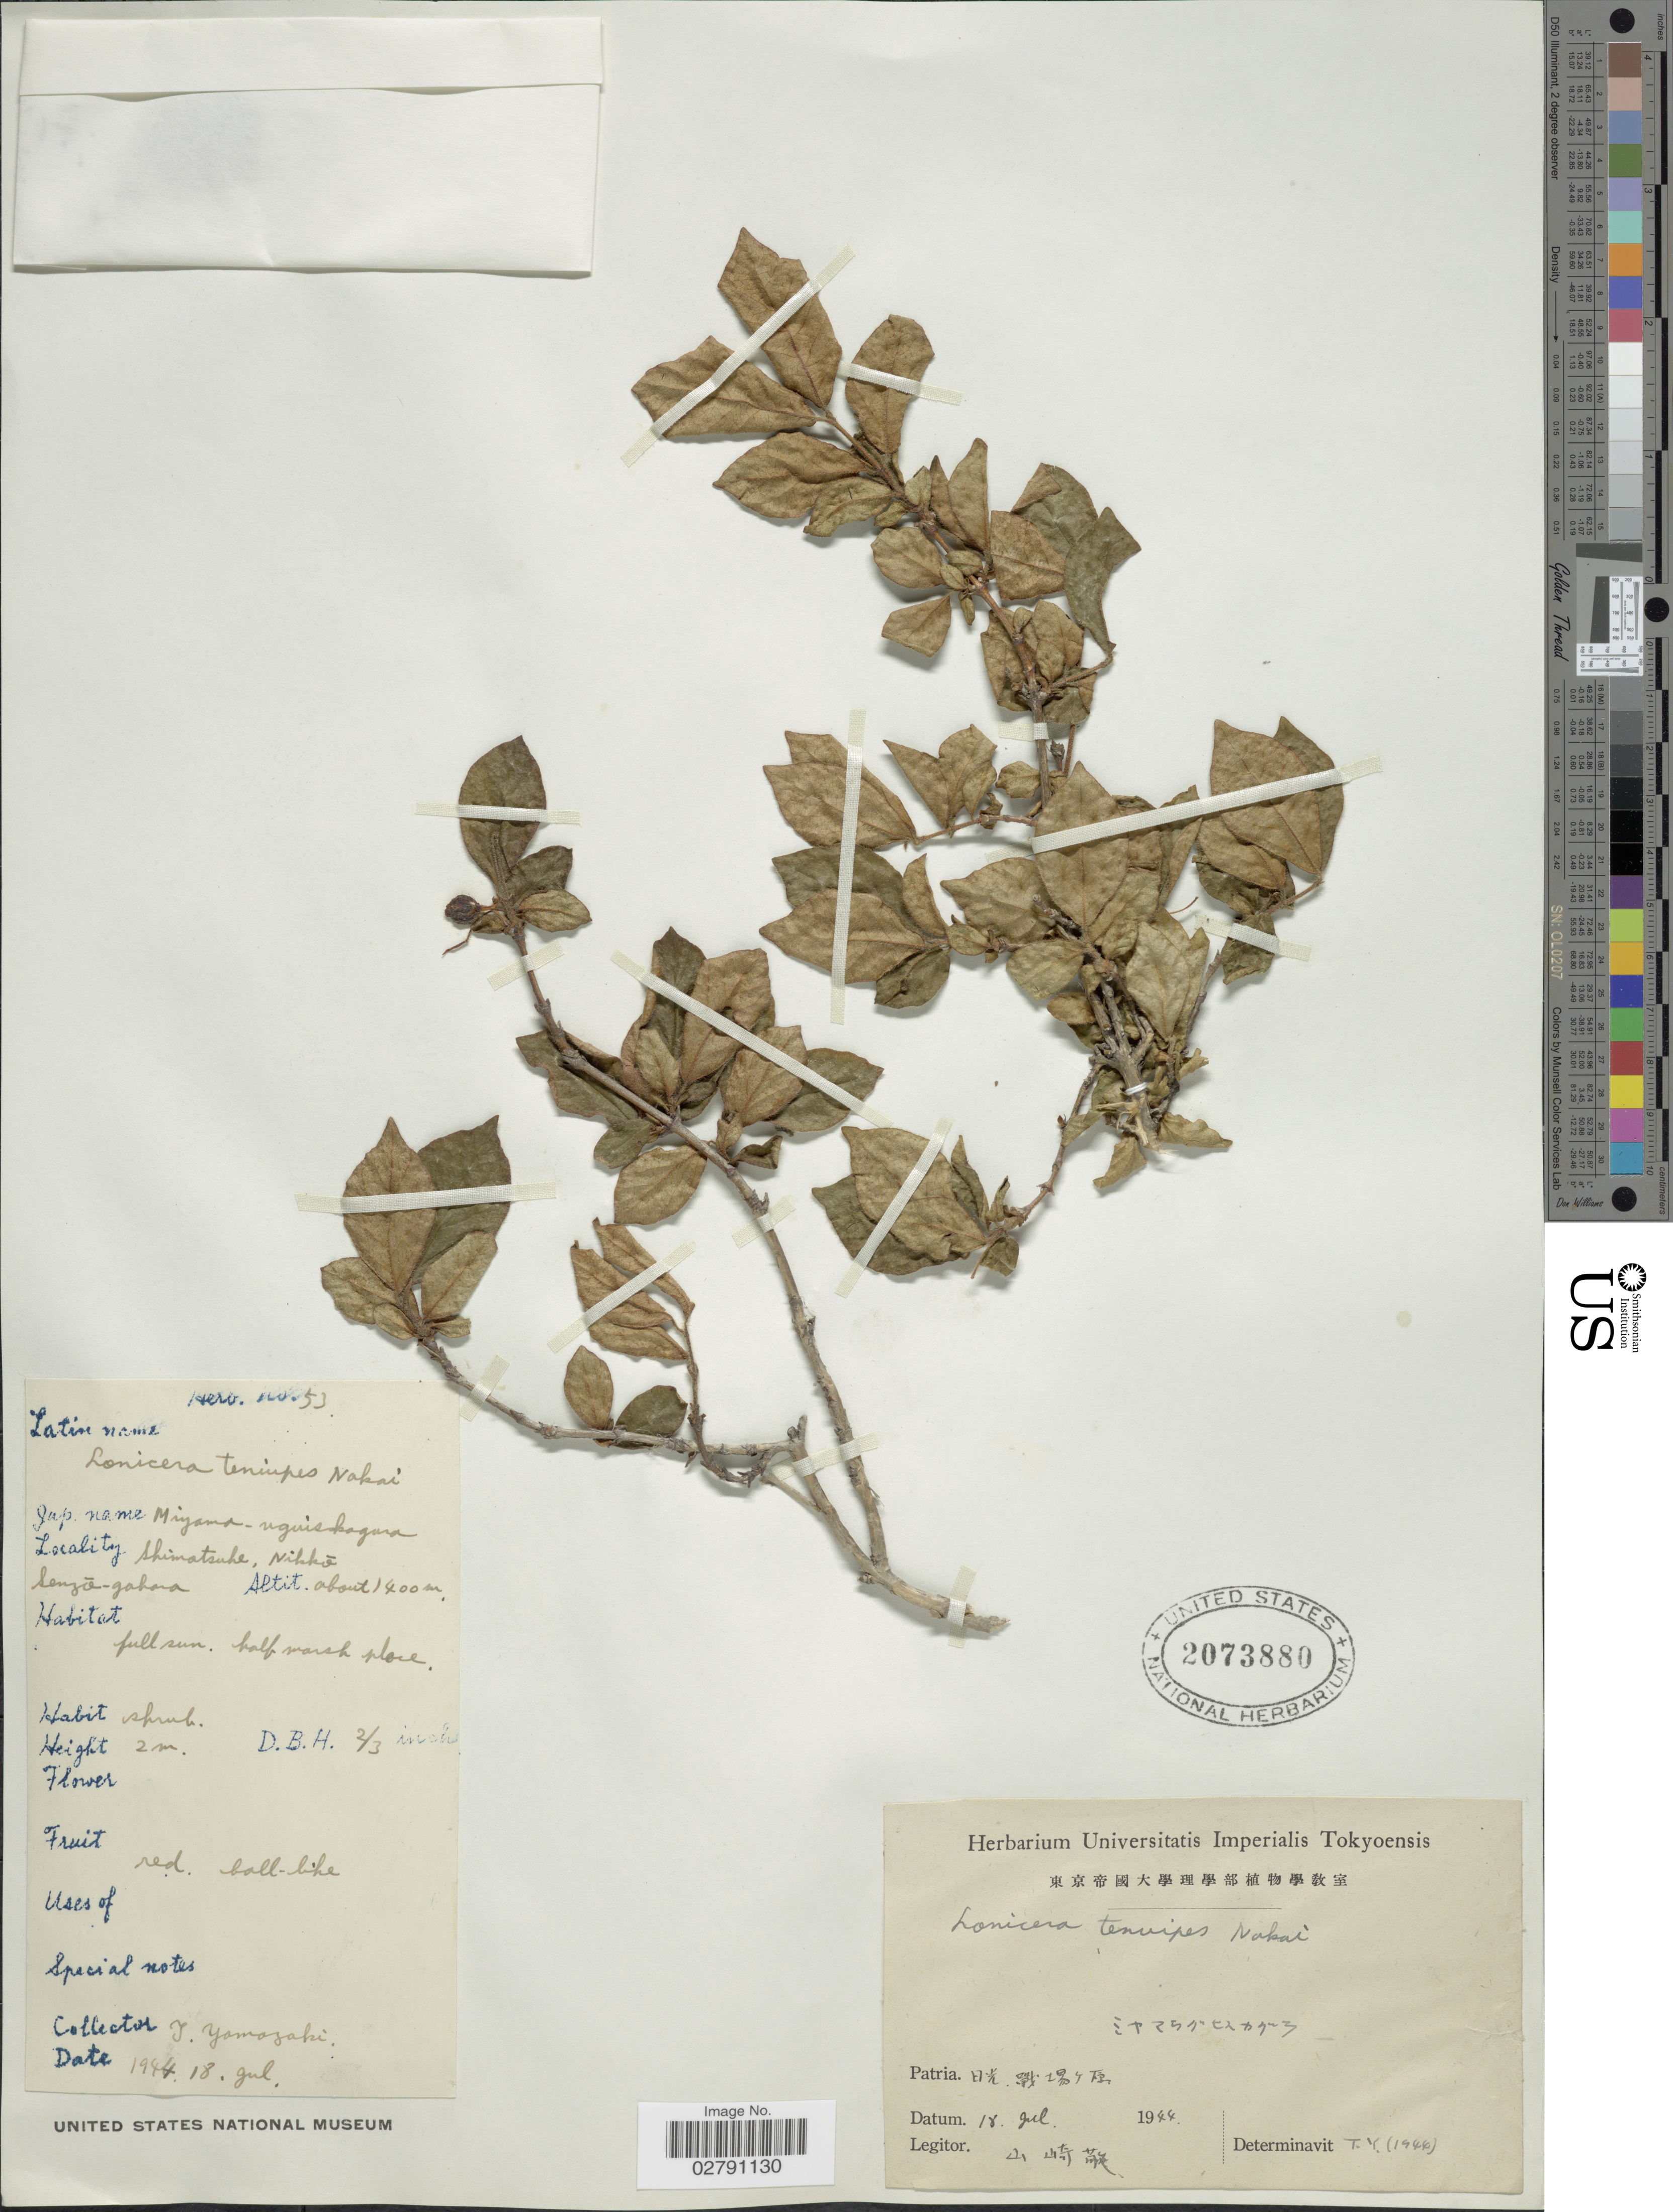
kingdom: Plantae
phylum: Tracheophyta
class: Magnoliopsida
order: Dipsacales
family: Caprifoliaceae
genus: Lonicera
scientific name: Lonicera tenuipes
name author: Nakai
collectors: T. Yamazaki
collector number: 53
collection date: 1944-07-18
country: Japan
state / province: Tokyo, Federal City of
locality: Shimatsuhe, Nikkõ, Senzâ-gahora.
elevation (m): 1400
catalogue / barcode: US 2073880